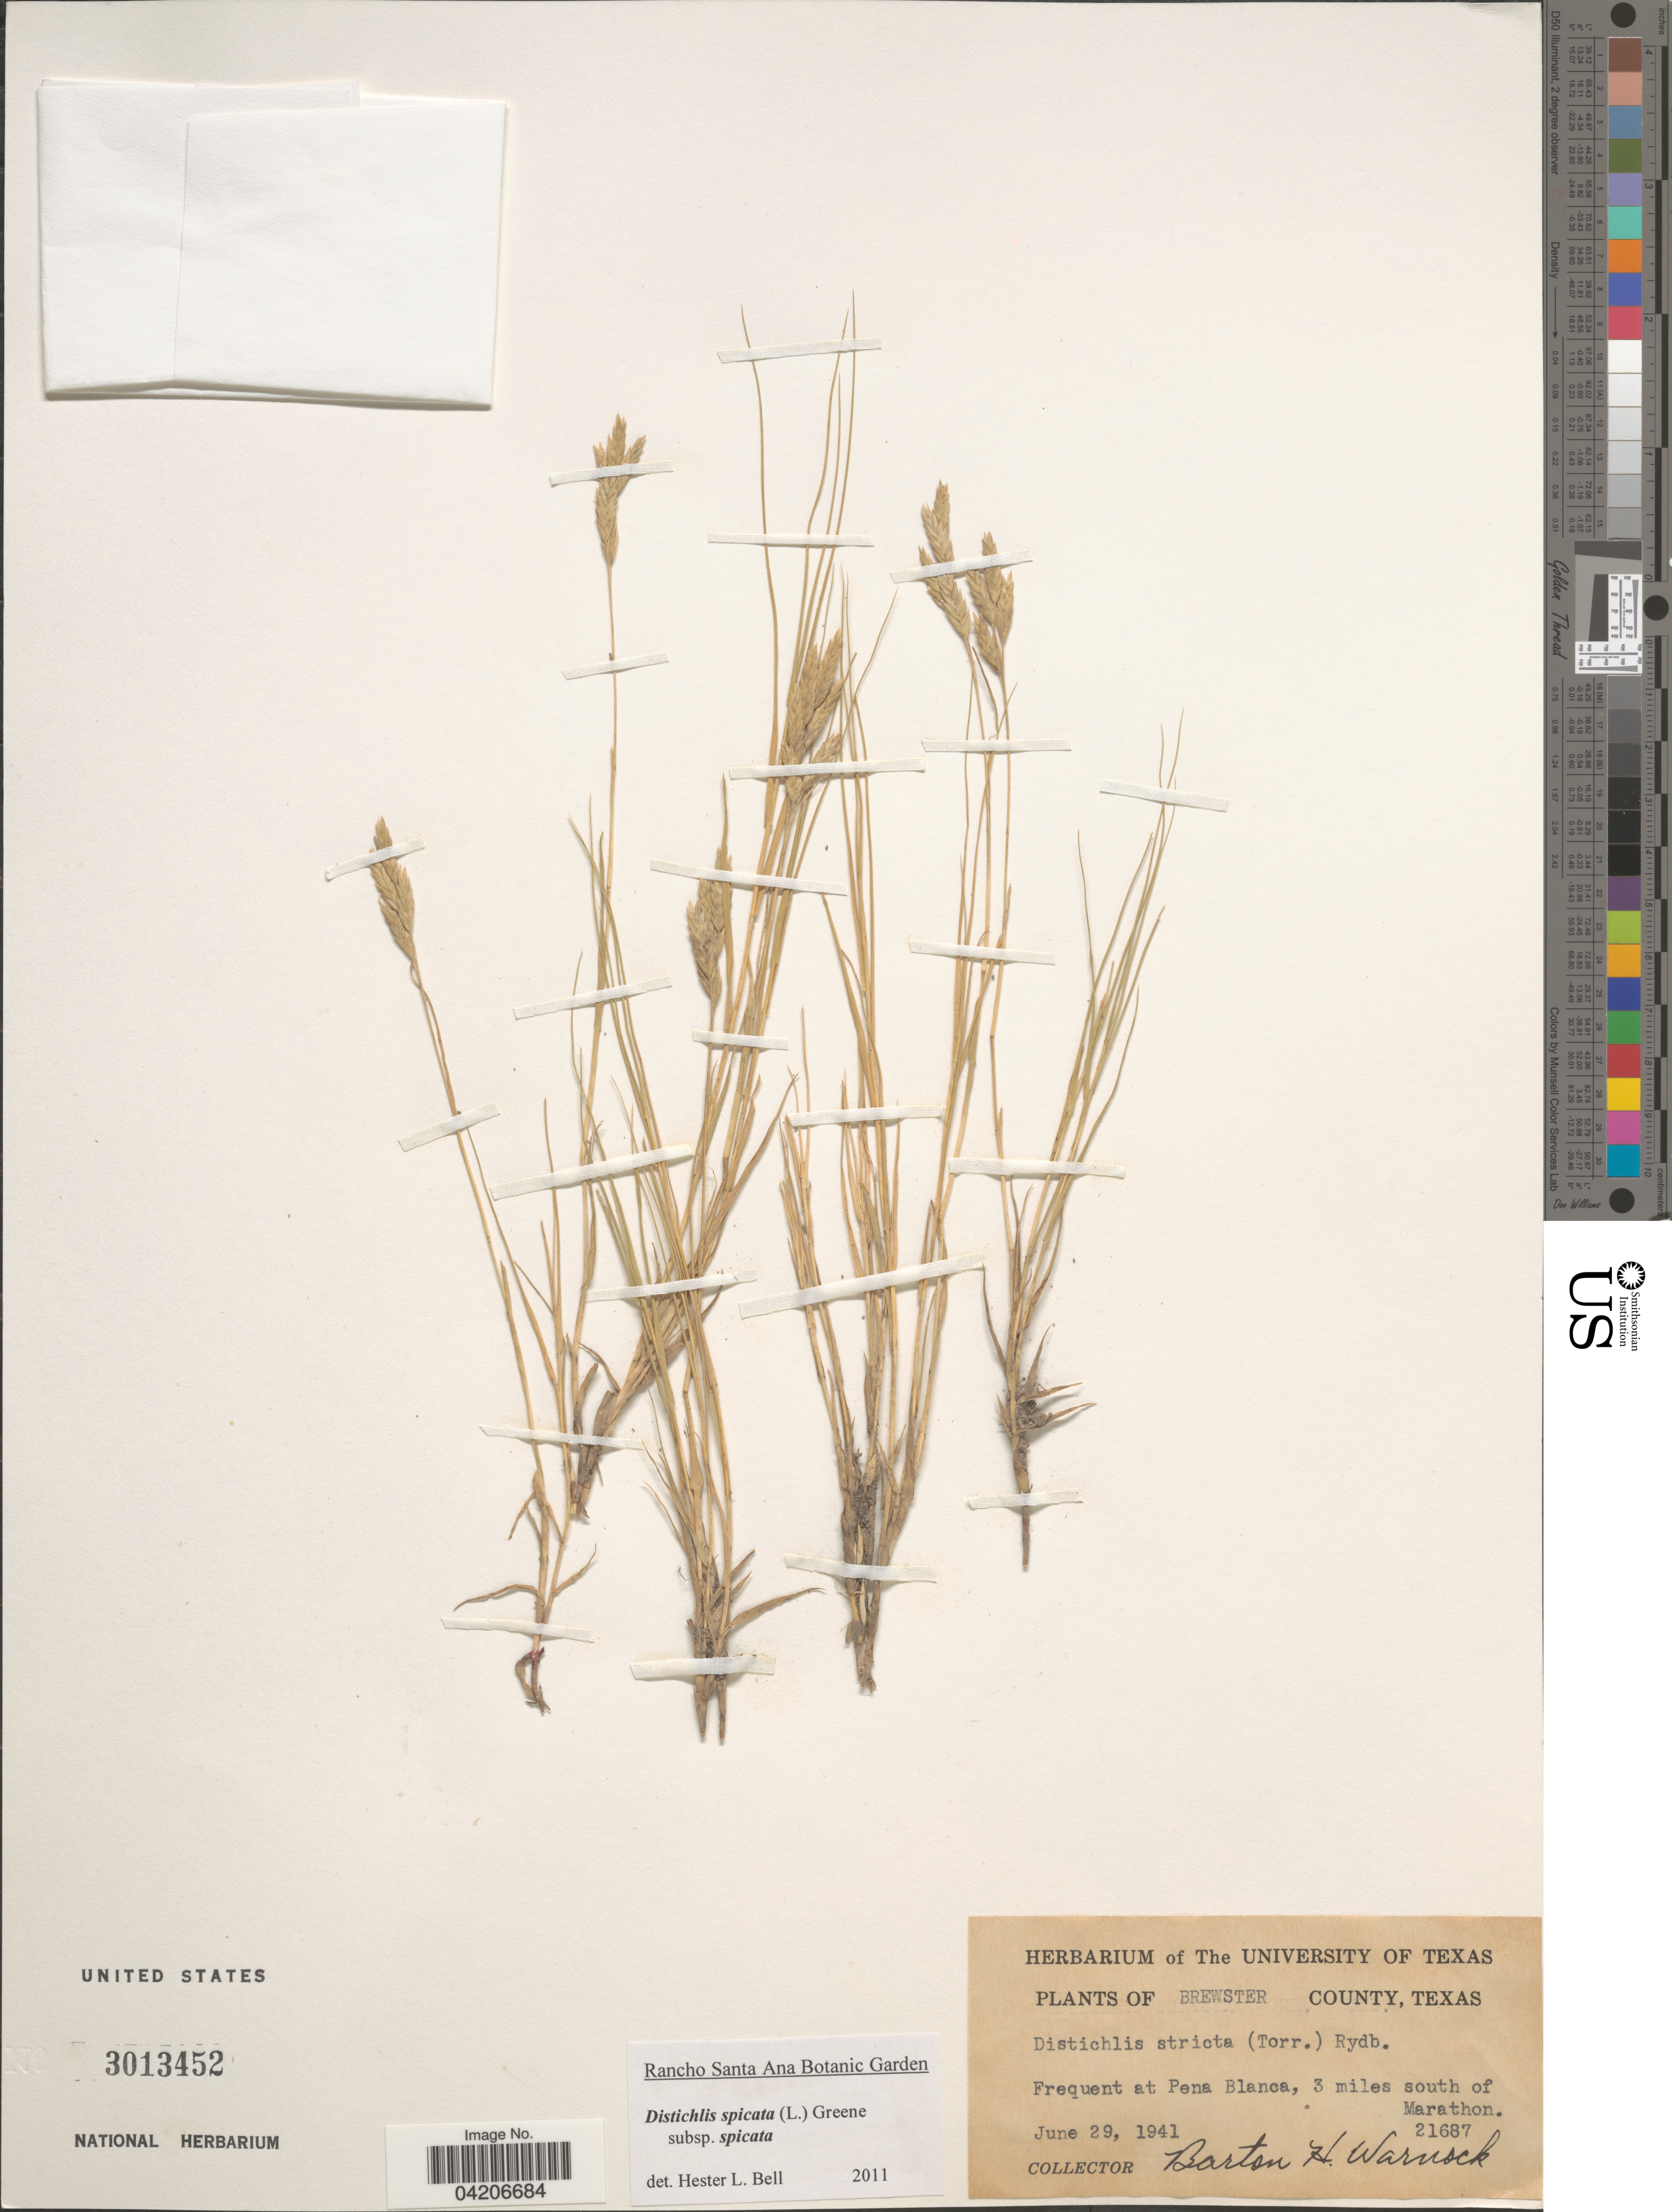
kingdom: Plantae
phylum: Tracheophyta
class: Liliopsida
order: Poales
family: Poaceae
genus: Distichlis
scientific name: Distichlis spicata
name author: (L.) Greene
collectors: B. H. Warnock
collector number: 21687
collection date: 1941-06-29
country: United States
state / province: Texas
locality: Brewster County. Frequent at Pena Blanca, 3 miles south of Marathon.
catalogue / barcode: US 3013452